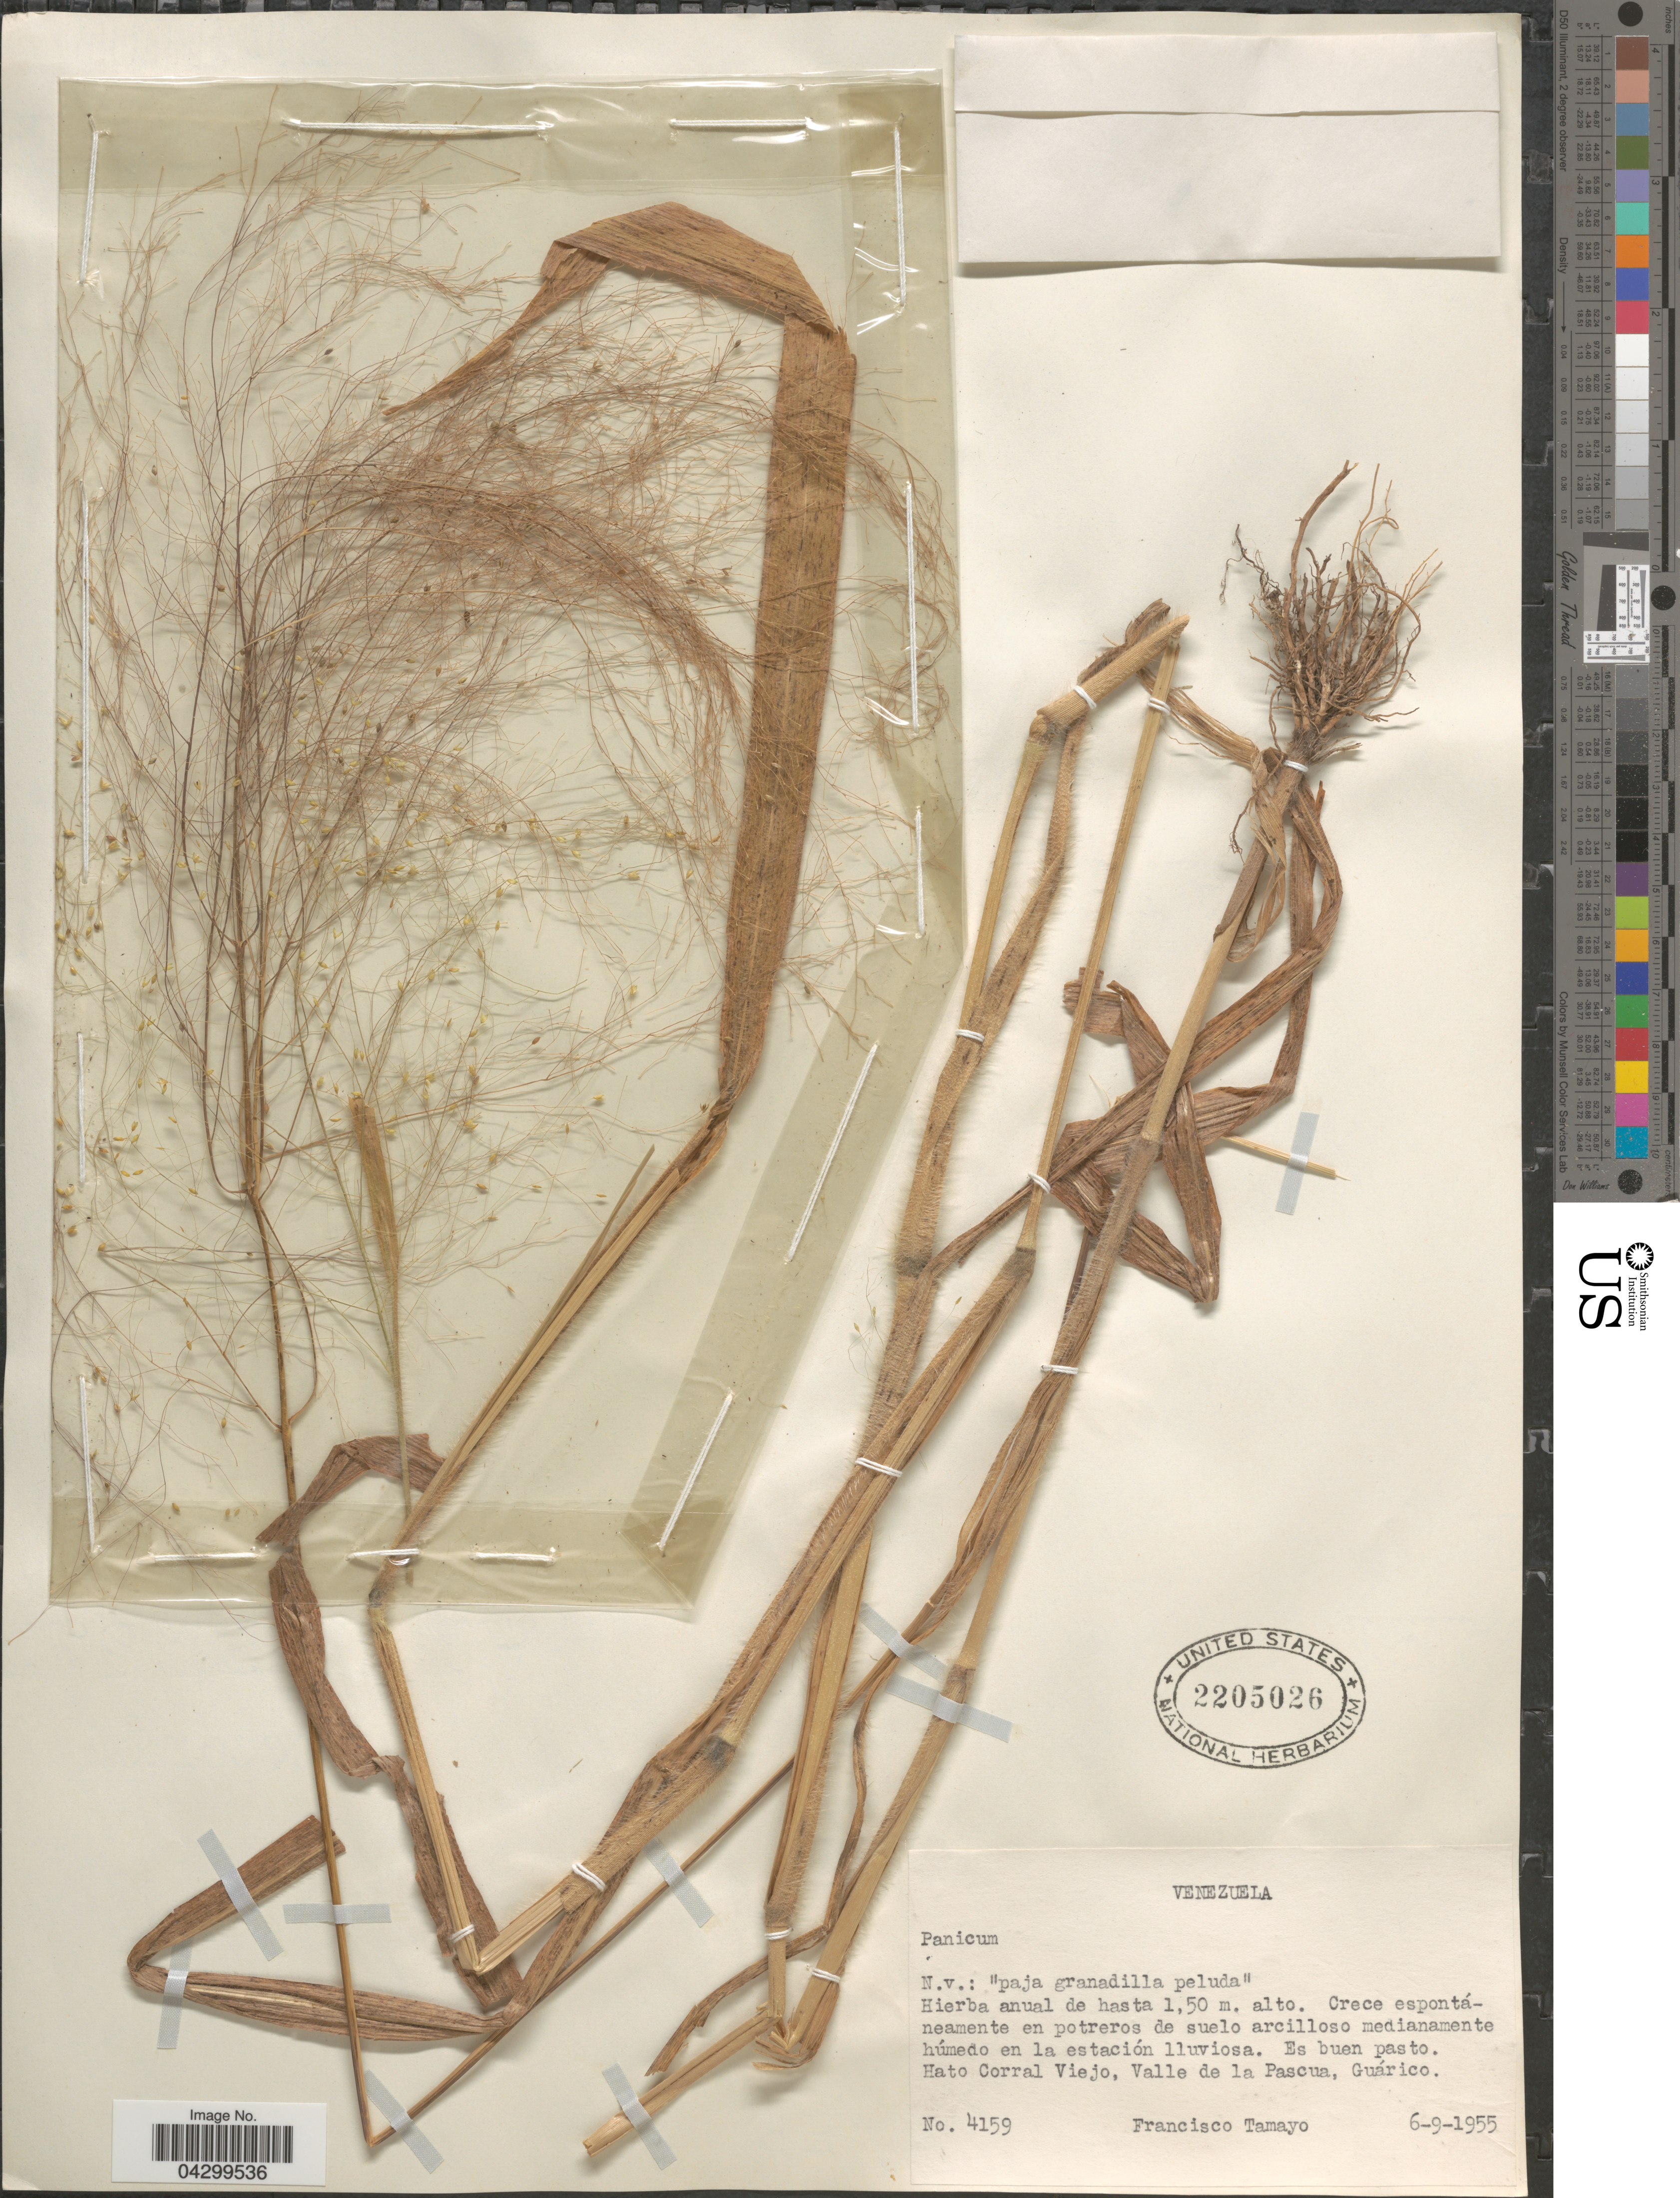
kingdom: Plantae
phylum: Tracheophyta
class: Liliopsida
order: Poales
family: Poaceae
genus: Panicum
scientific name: Panicum capillare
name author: L.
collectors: F. Tamayo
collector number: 4159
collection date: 1955-09-06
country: Venezuela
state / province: Guarico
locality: Hato Corral Viejo, Valle de la Pascua.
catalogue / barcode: US 2205026